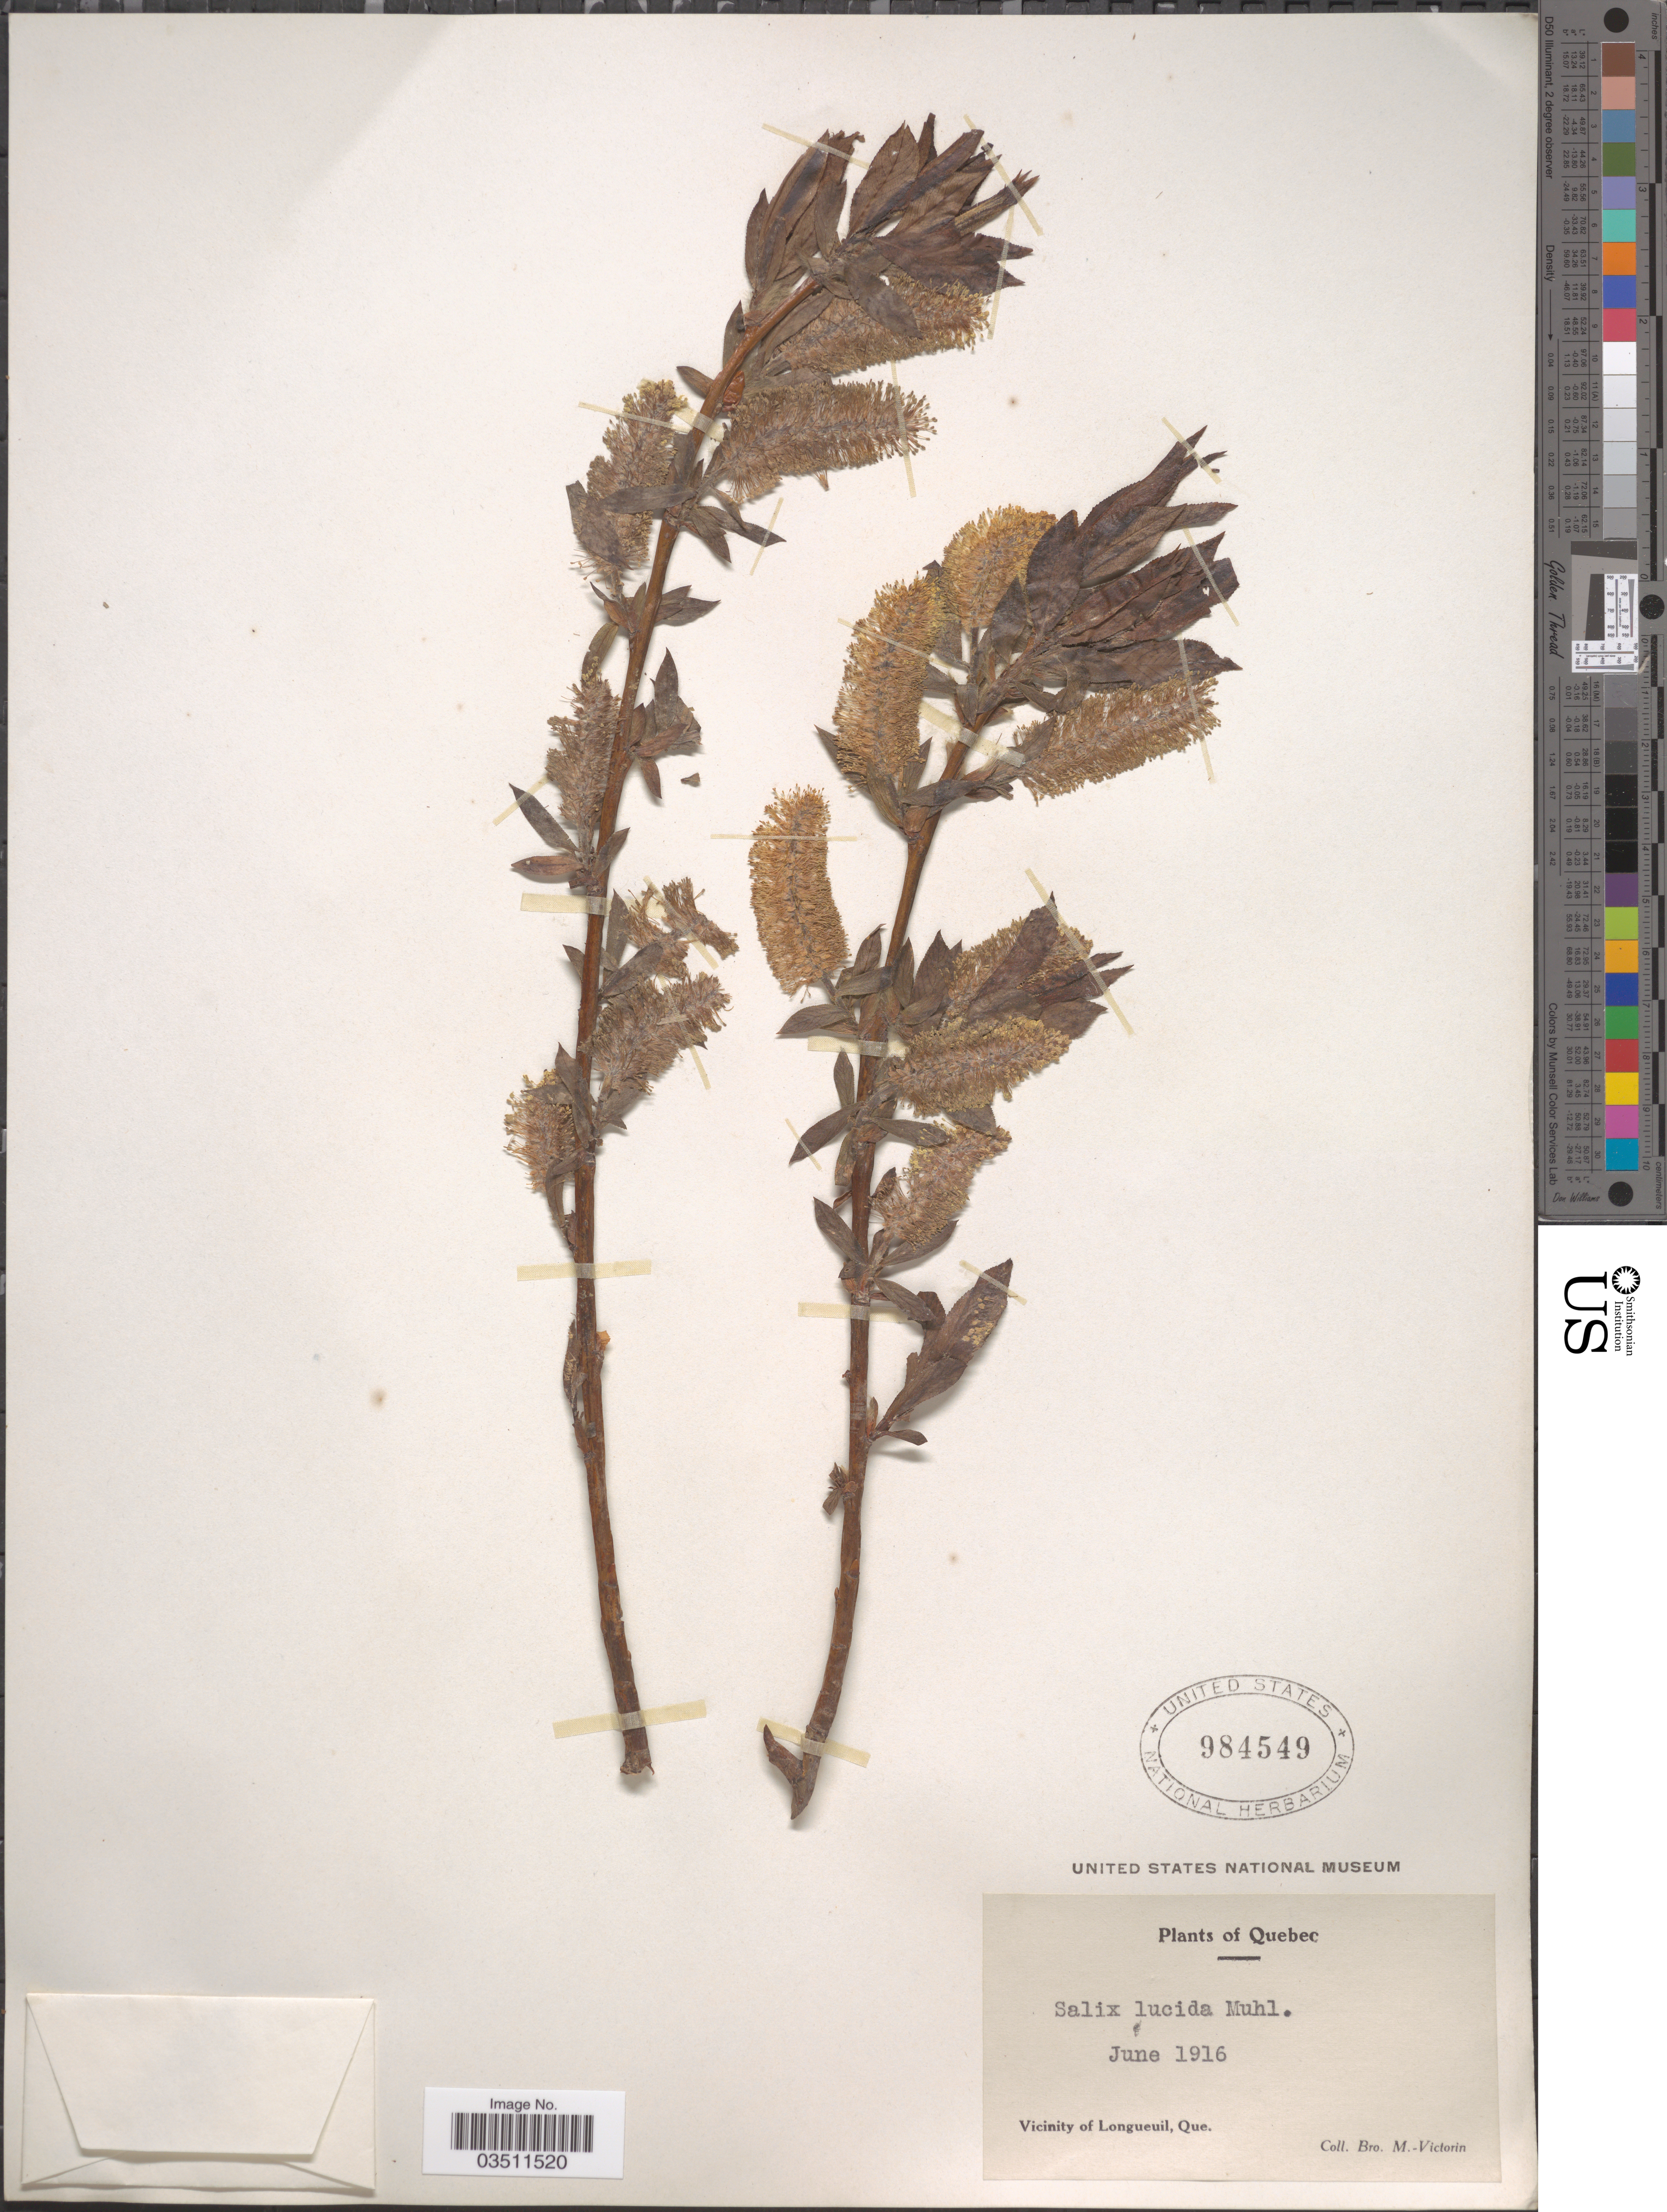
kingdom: Plantae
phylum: Tracheophyta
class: Magnoliopsida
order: Malpighiales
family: Salicaceae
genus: Salix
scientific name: Salix lucida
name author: Muhl.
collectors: Fr. Marie-Victorin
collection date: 1916-06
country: Canada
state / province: Quebec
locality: Vicinity of Longueuil.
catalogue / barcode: US 984549